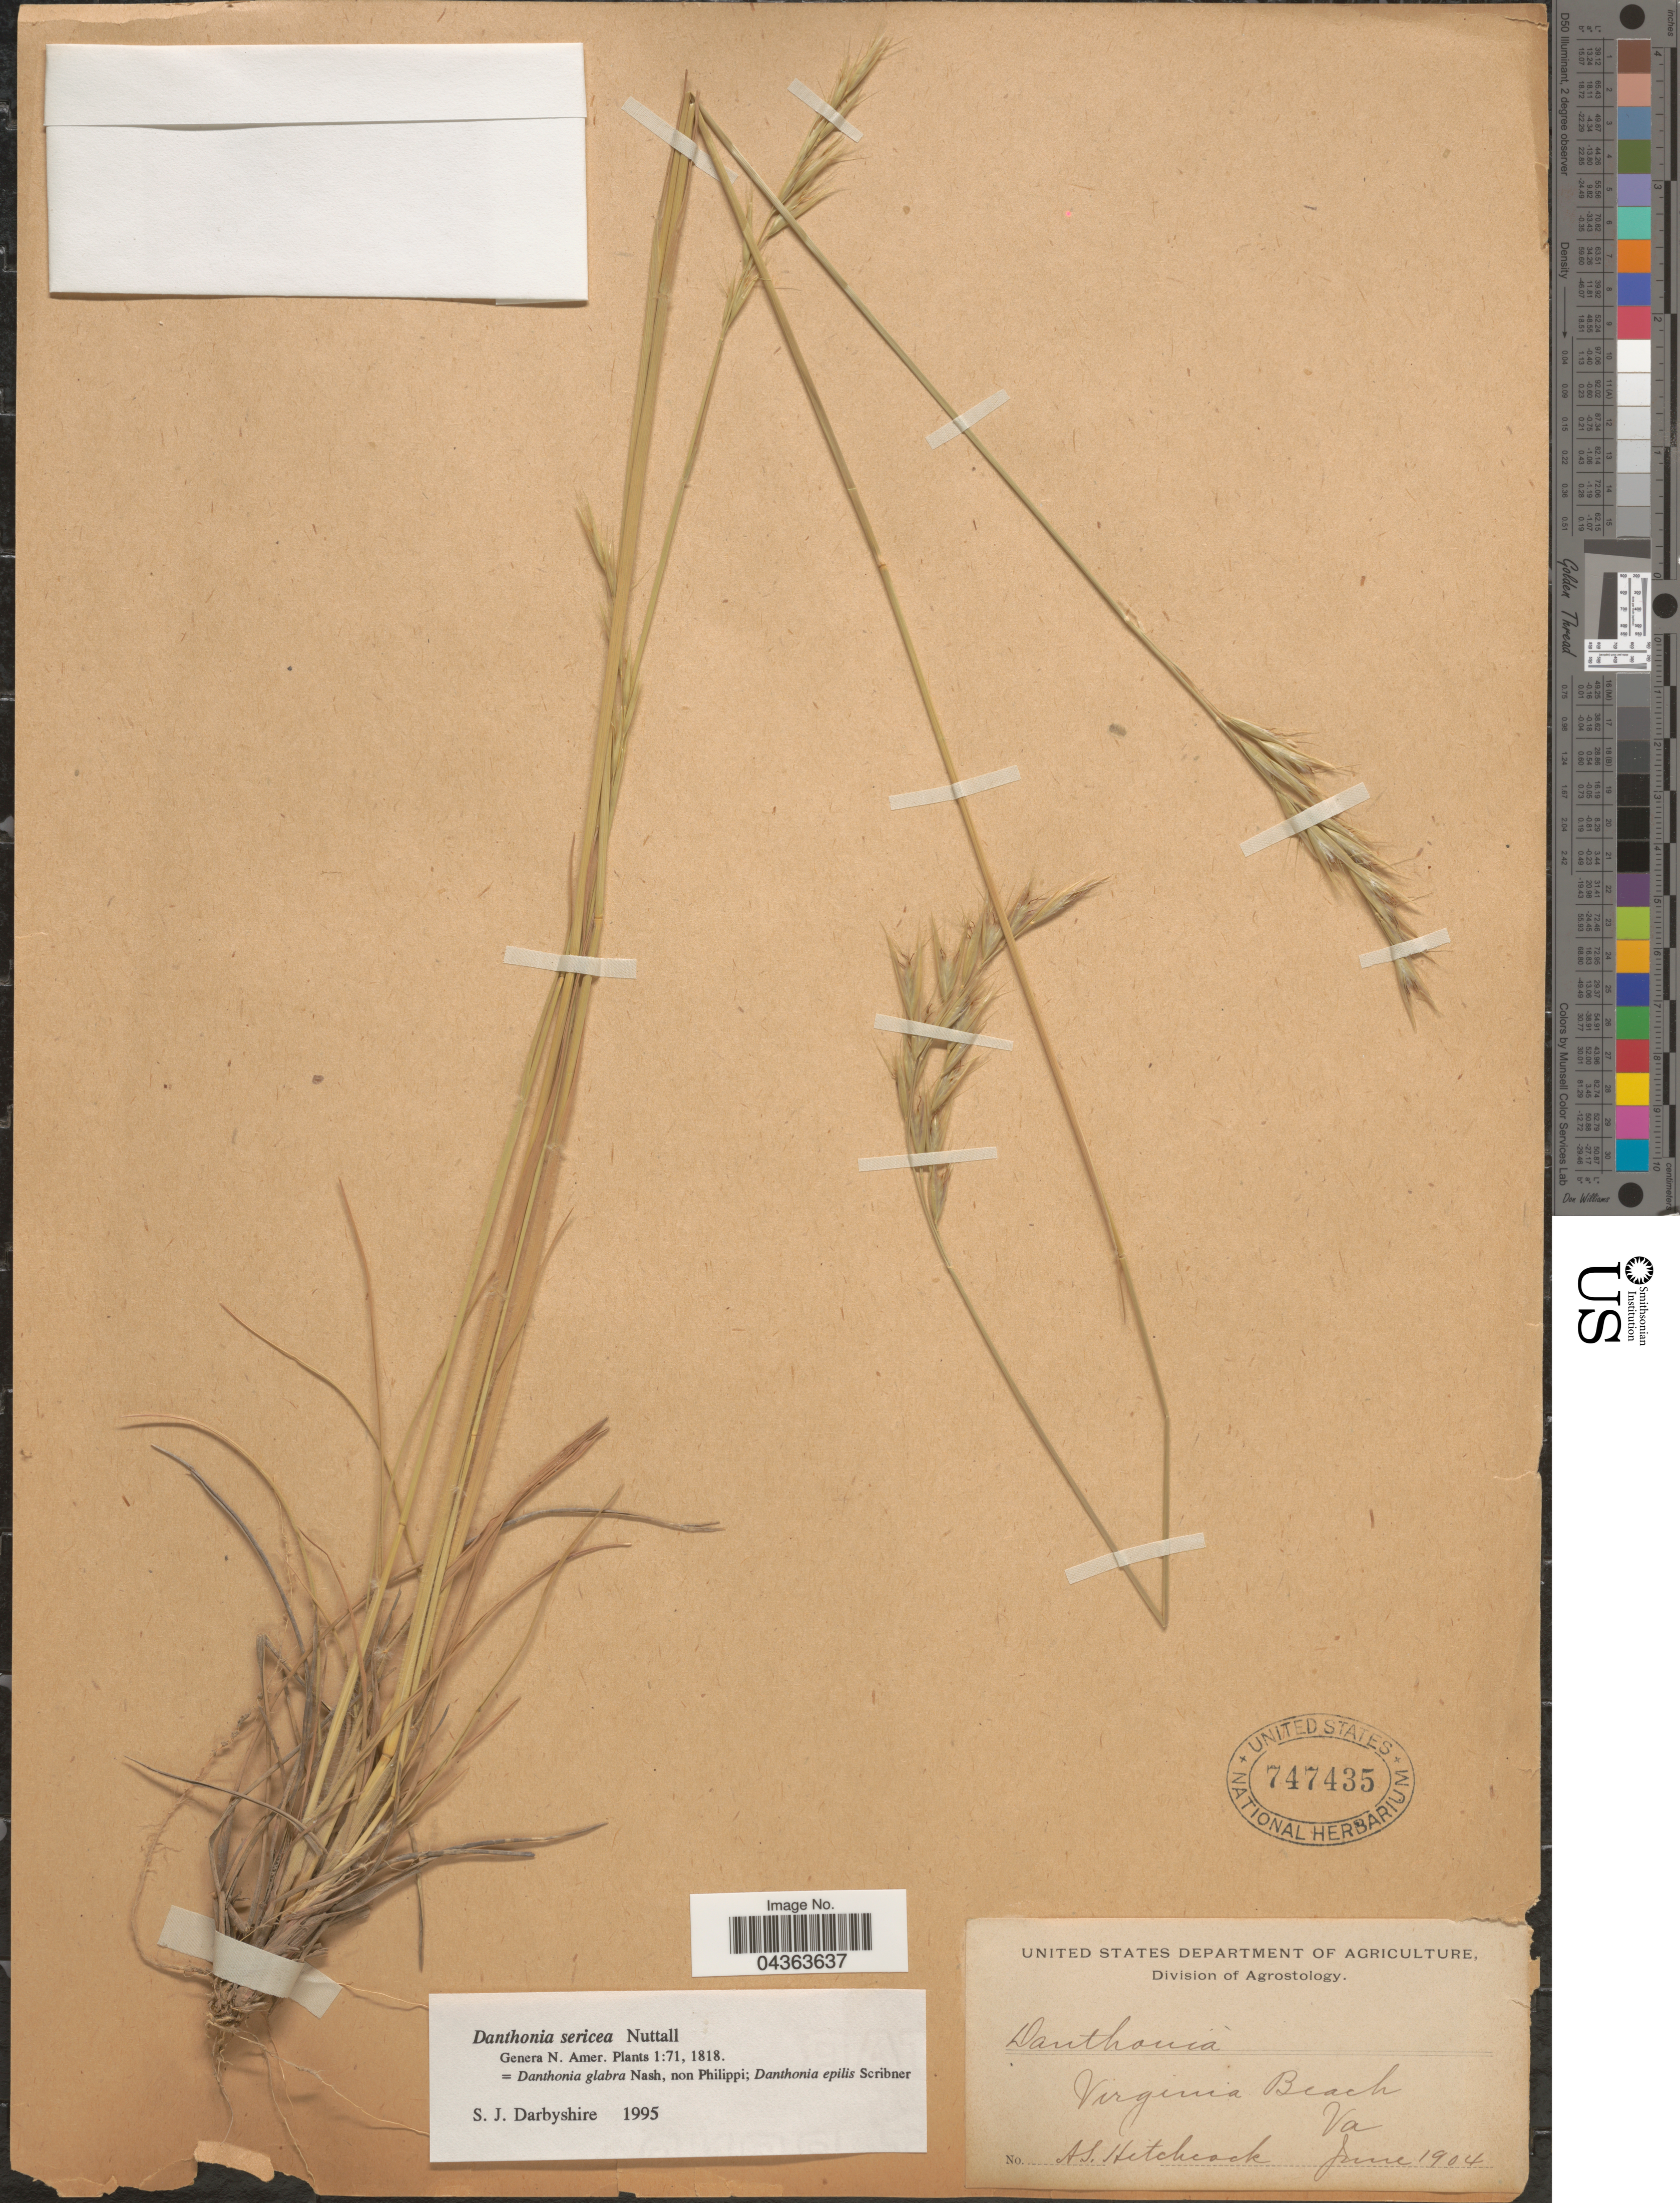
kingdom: Plantae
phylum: Tracheophyta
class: Liliopsida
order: Poales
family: Poaceae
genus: Danthonia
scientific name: Danthonia sericea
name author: Nutt.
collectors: A. S. Hitchcock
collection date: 1904-06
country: United States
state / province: Virginia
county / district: City of Virginia Beach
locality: Virginia Beach.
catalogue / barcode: US 747435